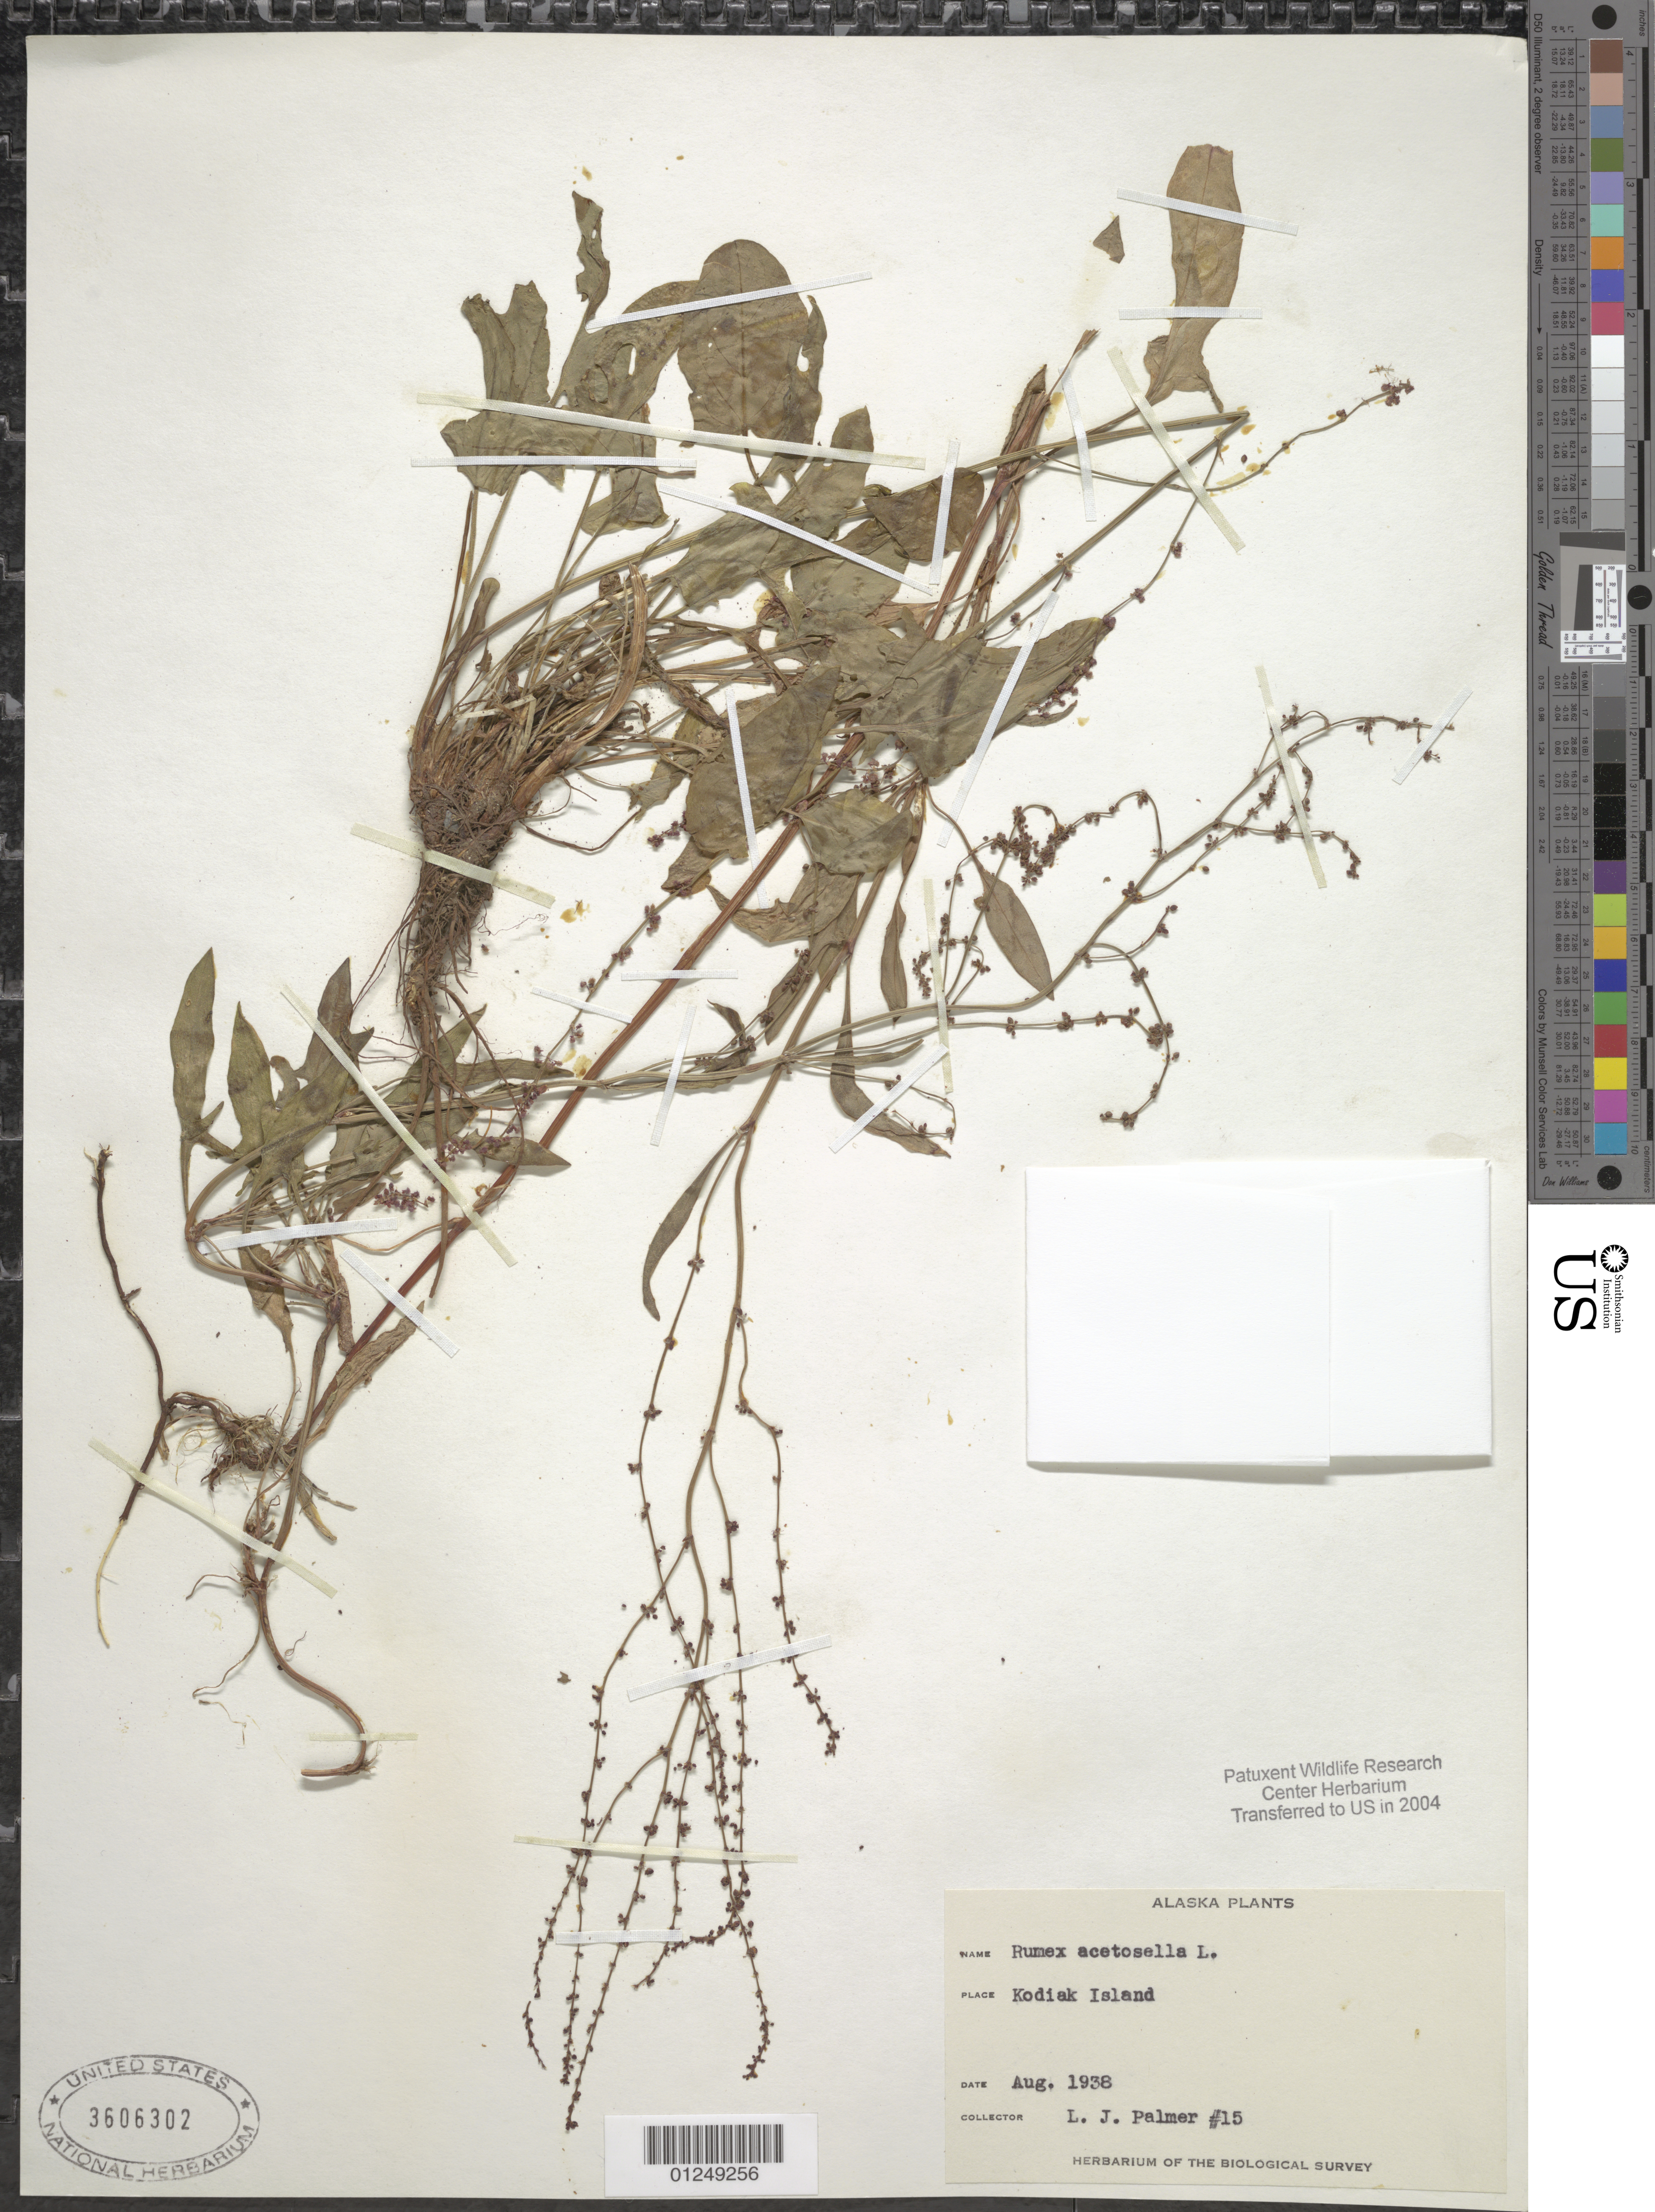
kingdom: Plantae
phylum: Tracheophyta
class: Magnoliopsida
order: Caryophyllales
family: Polygonaceae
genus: Rumex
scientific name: Rumex acetosella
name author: L.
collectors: L. J. Palmer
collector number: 15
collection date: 1938-08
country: United States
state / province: Alaska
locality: Kodiak Island.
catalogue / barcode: US 3606302